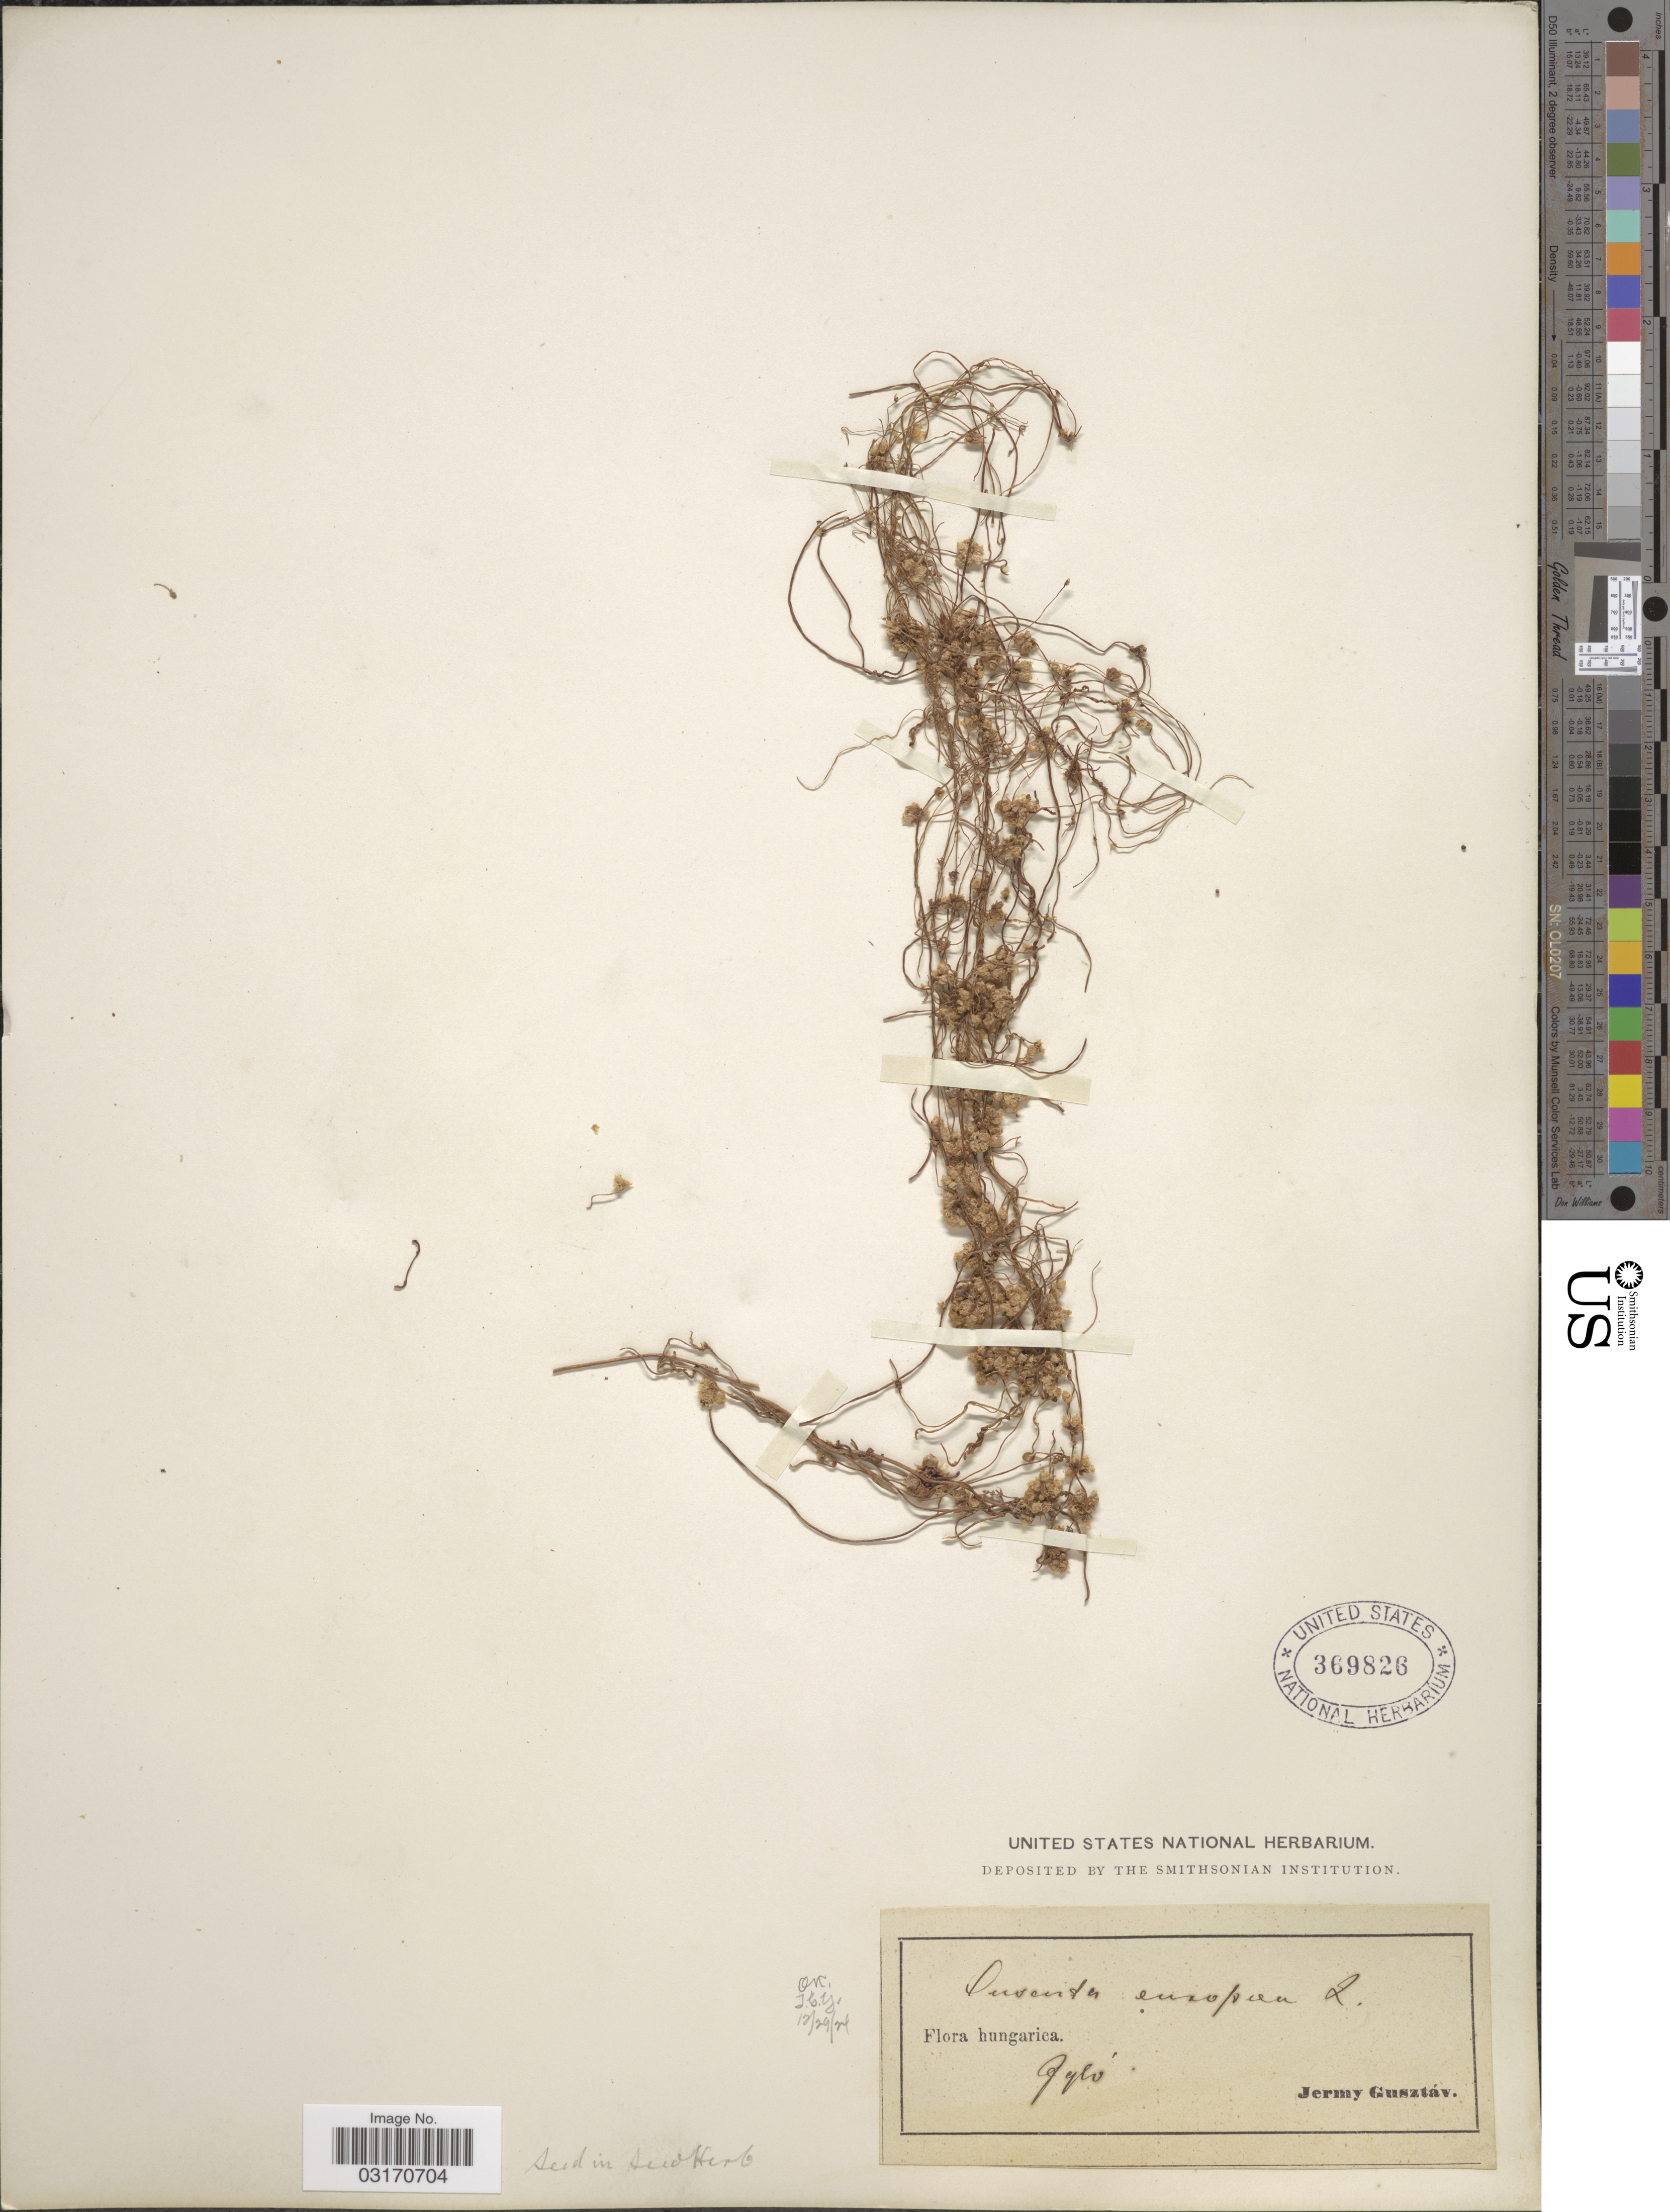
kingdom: Plantae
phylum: Tracheophyta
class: Magnoliopsida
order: Solanales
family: Convolvulaceae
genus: Cuscuta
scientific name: Cuscuta europaea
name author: L.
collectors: G. Jermy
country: Hungary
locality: Hungarica.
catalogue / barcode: US 369826